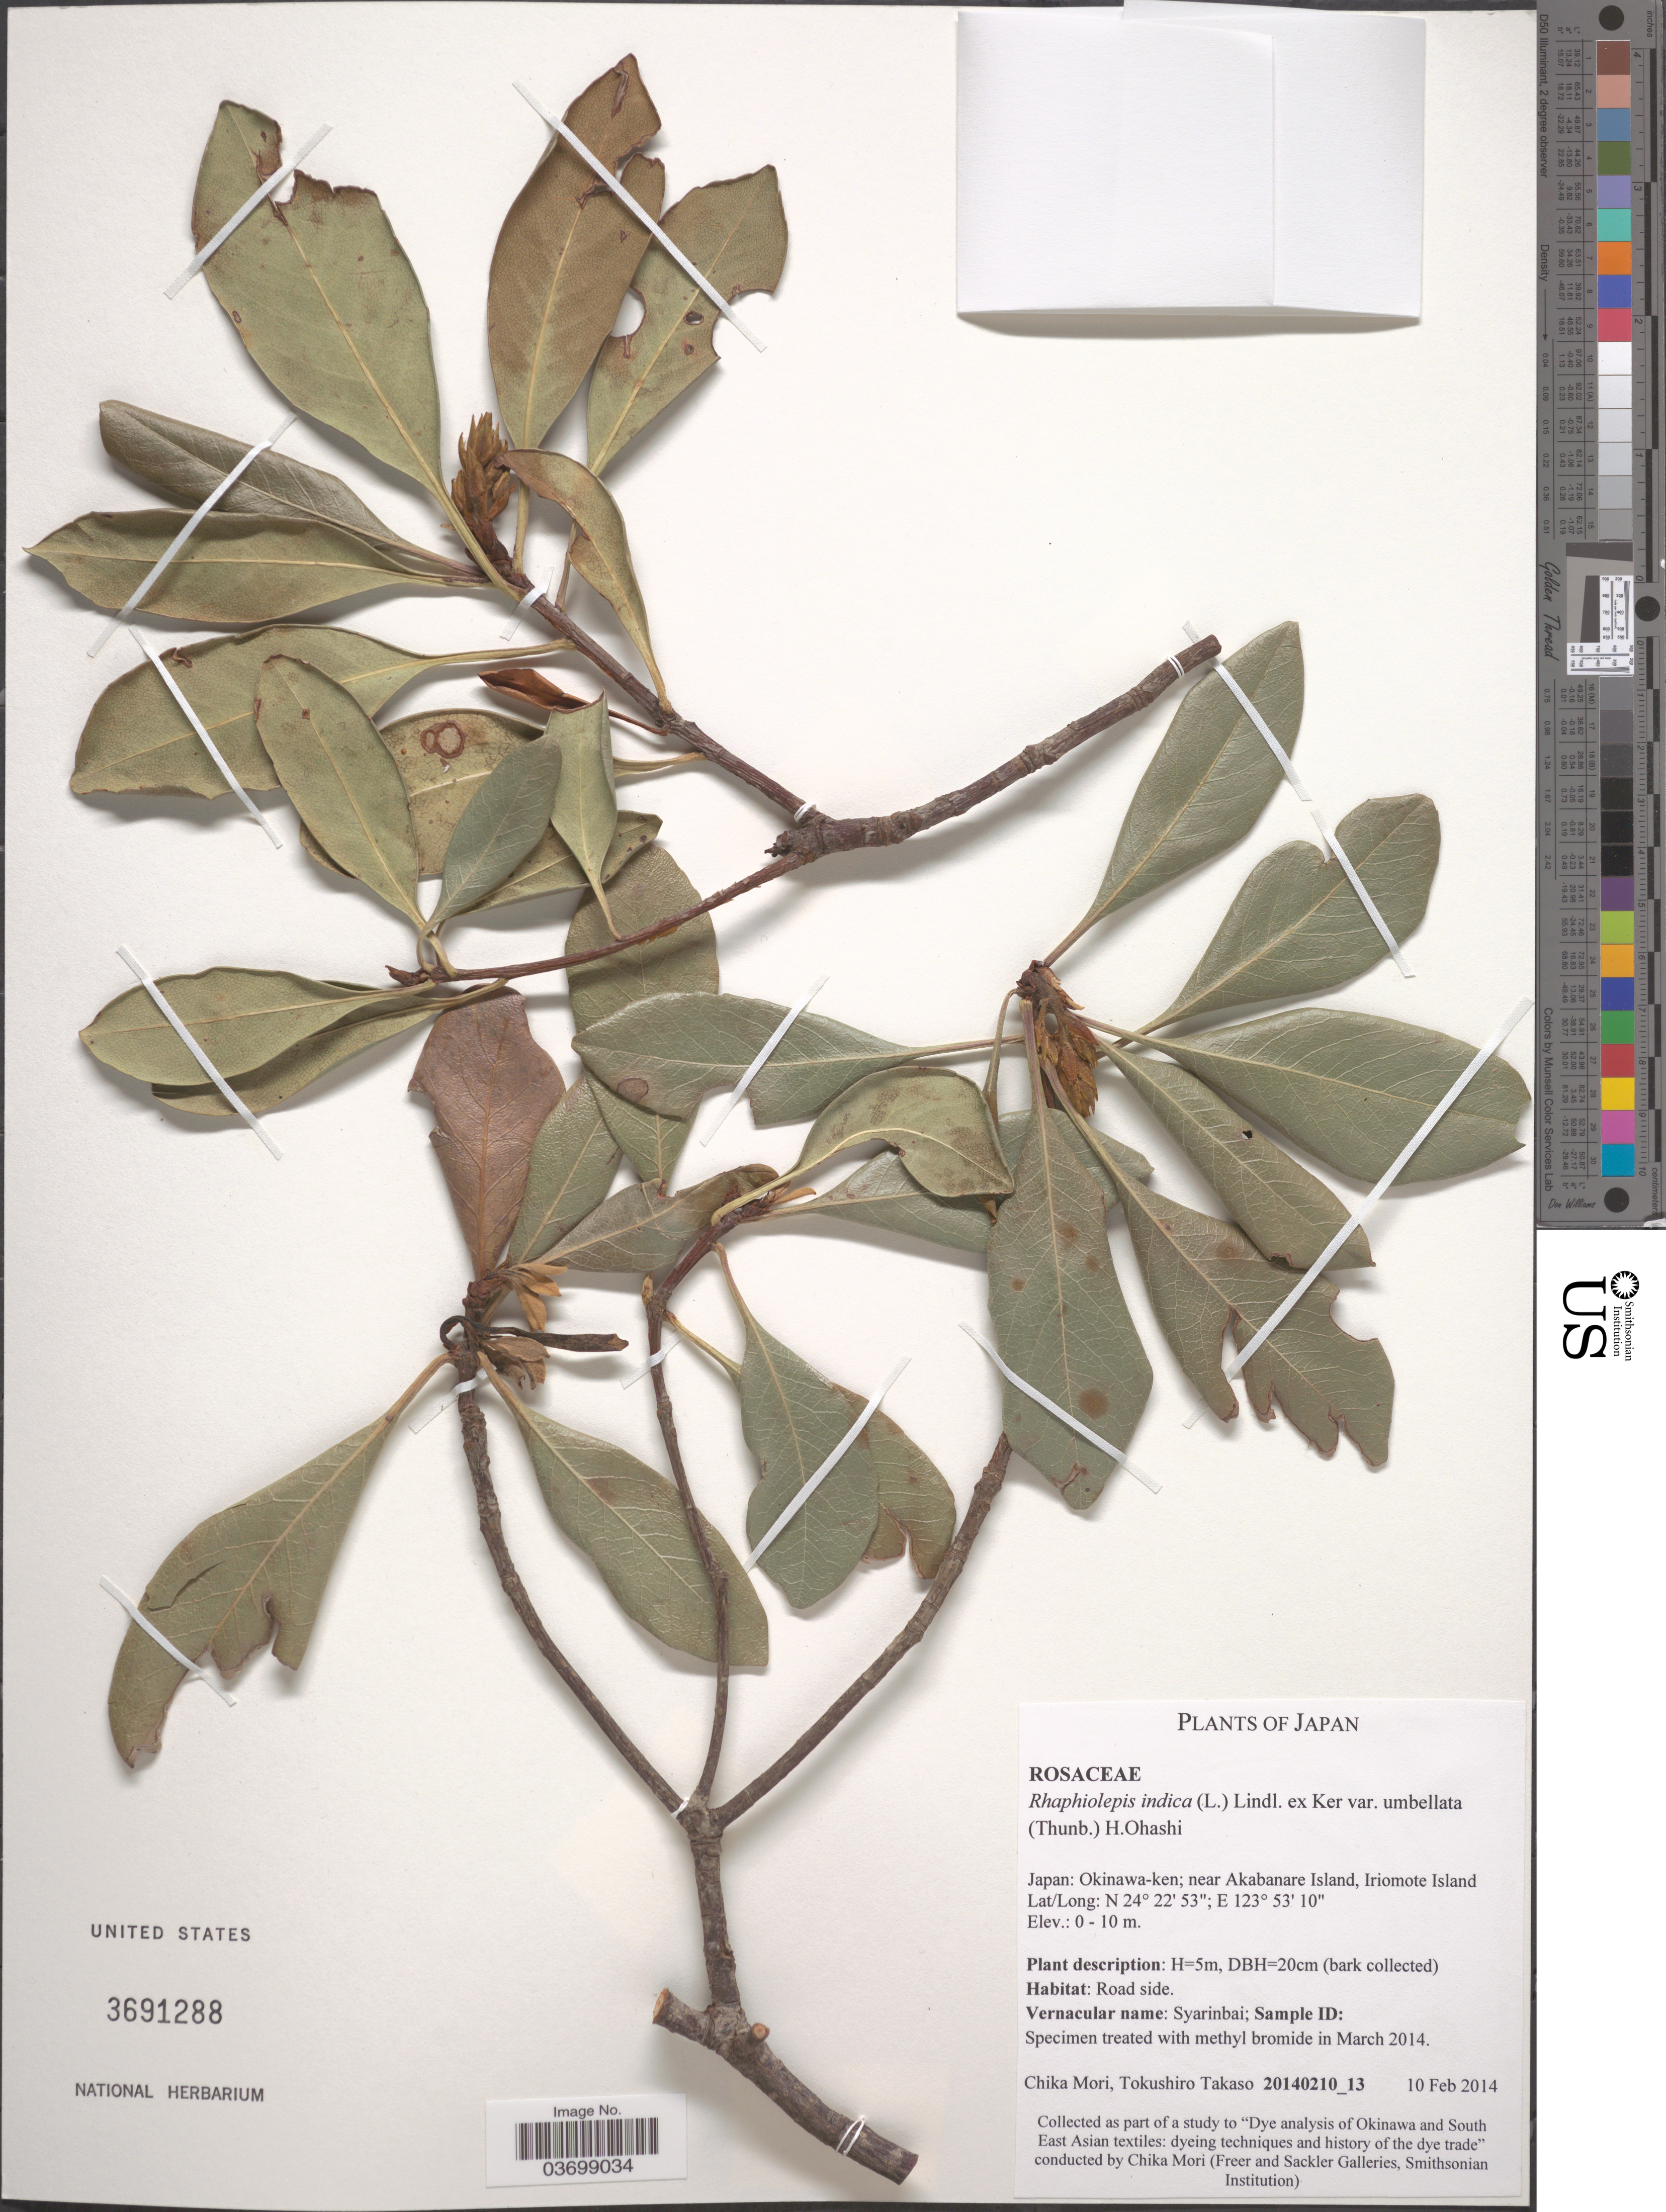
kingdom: Plantae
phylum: Tracheophyta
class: Magnoliopsida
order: Rosales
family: Rosaceae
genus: Rhaphiolepis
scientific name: Rhaphiolepis indica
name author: (L.) Lindl.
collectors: C. Mori & T. Takaso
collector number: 20140210_13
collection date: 2014-02-10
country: Japan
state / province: Okinawa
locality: Okinawa-ken; near Akabanare Island, Iriomote Island.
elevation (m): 0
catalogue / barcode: US 3691288